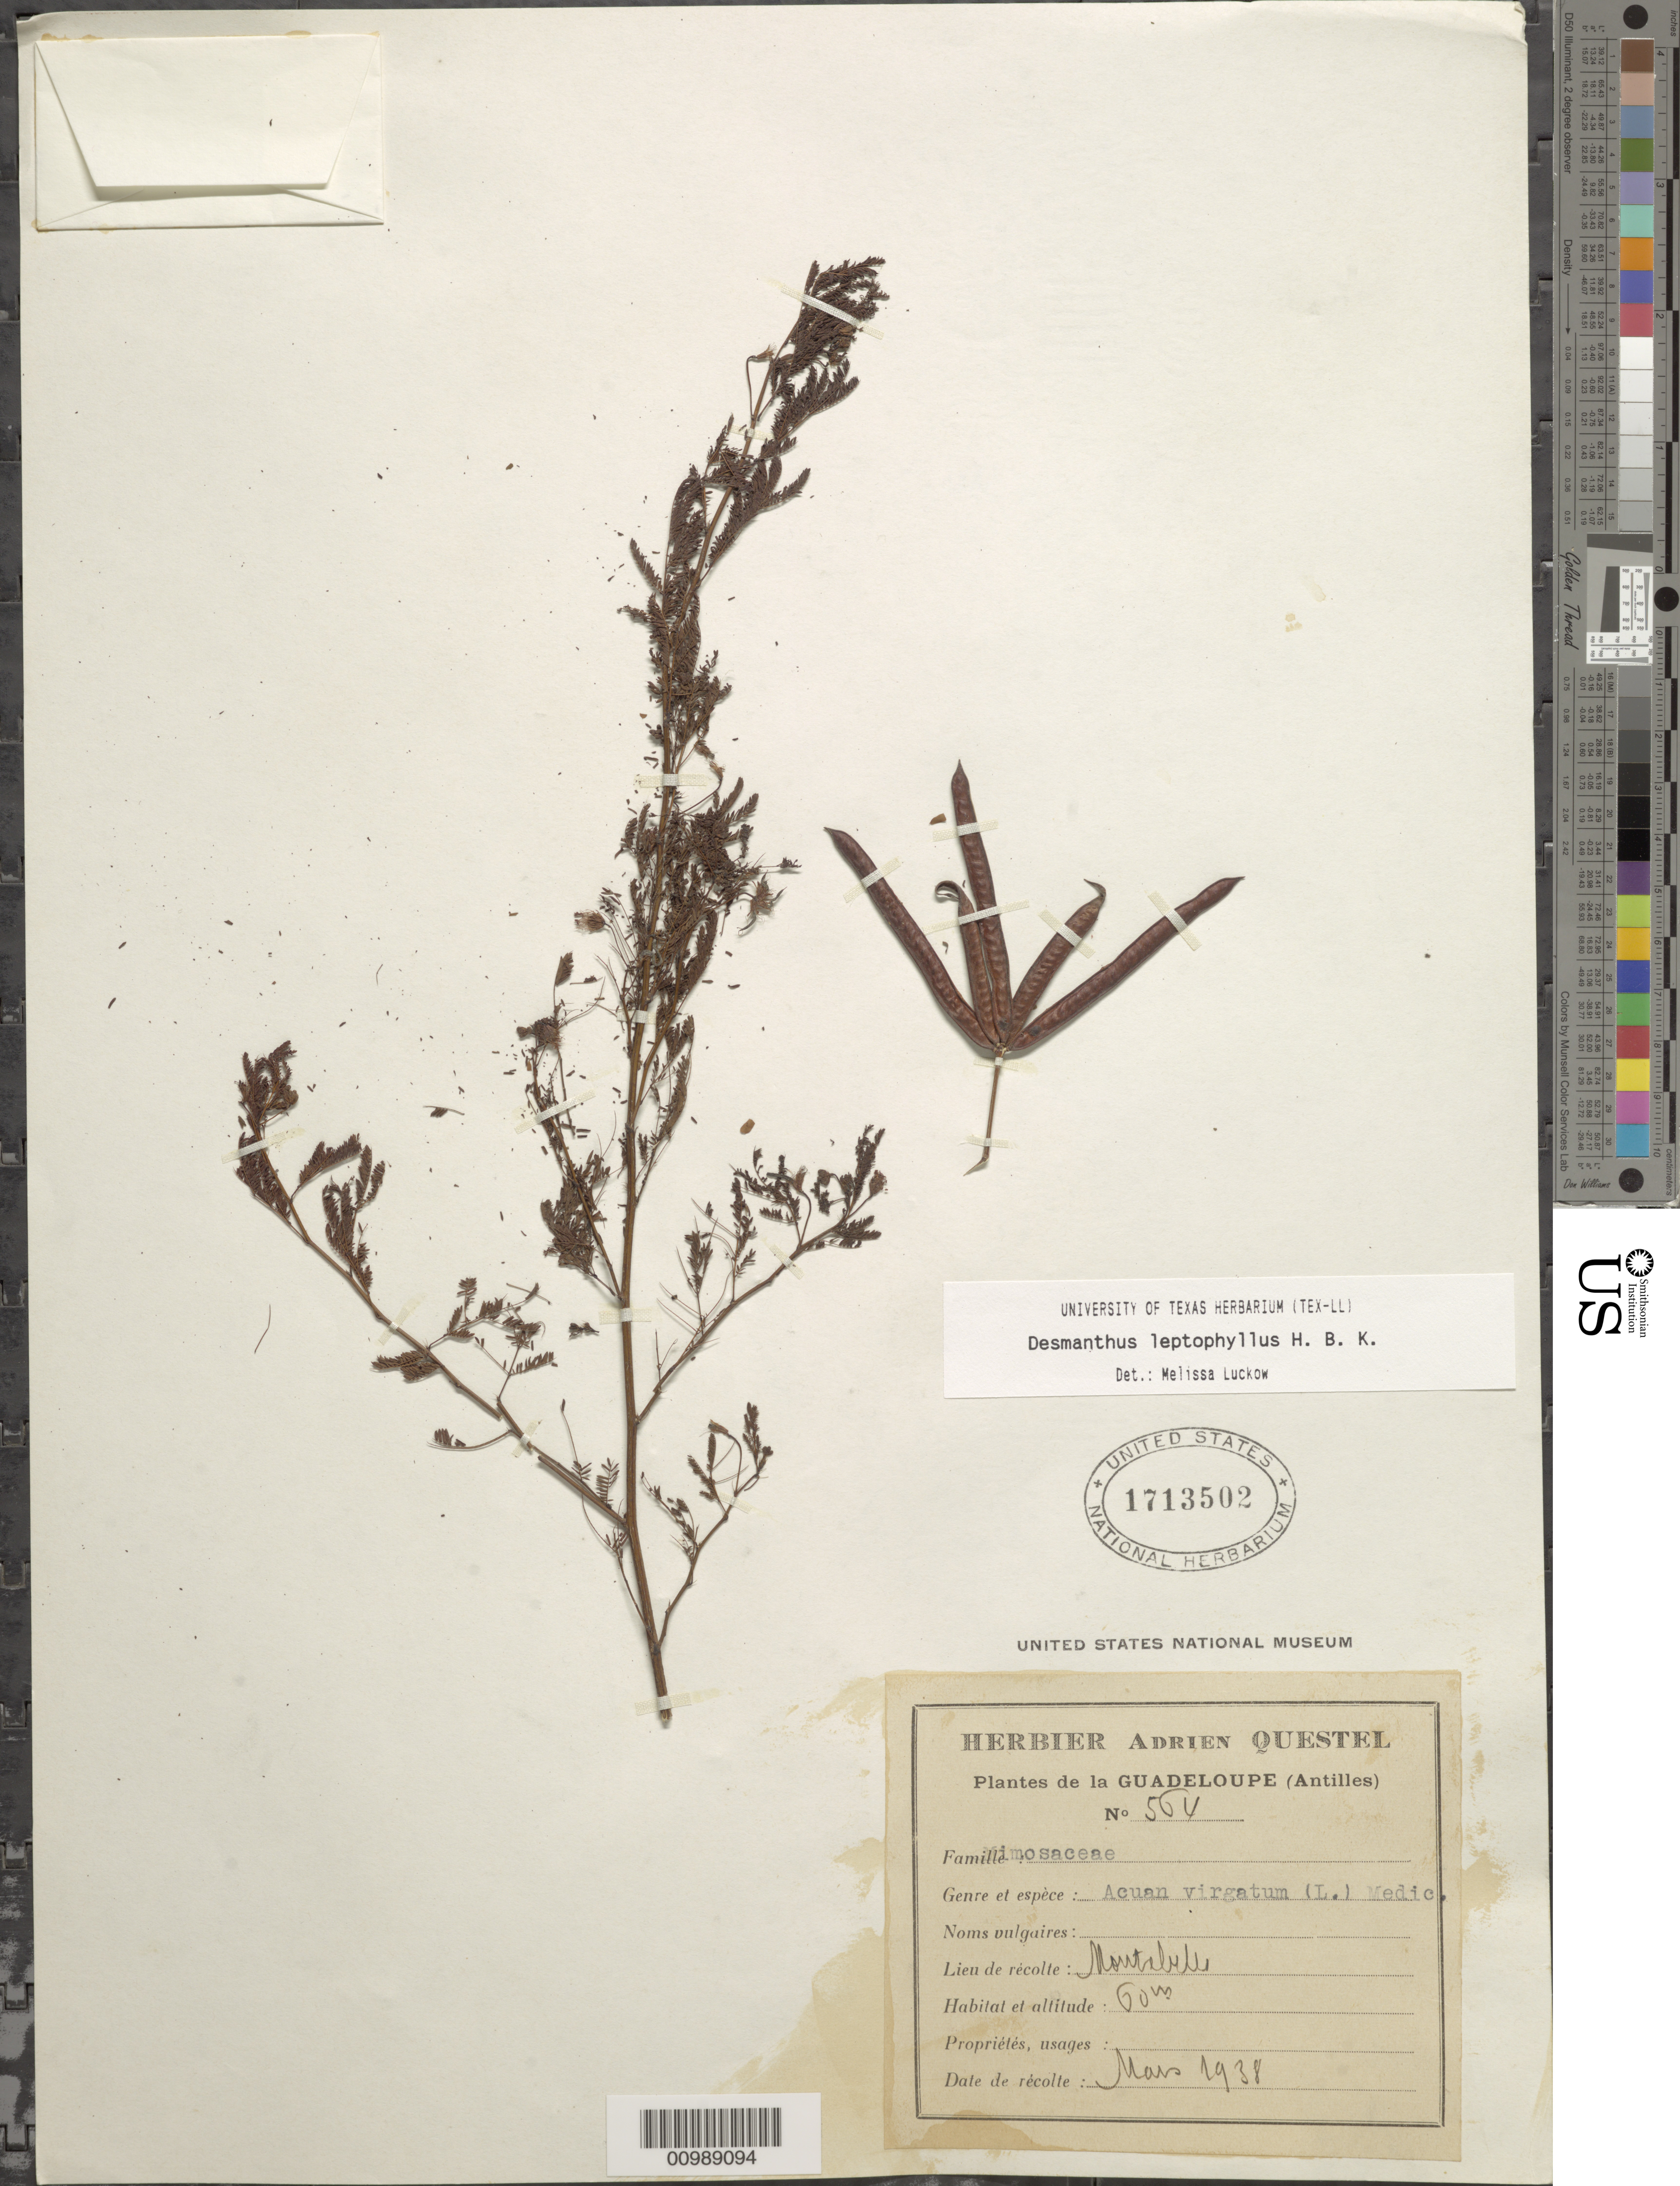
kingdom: Plantae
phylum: Tracheophyta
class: Magnoliopsida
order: Fabales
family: Fabaceae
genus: Desmanthus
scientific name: Desmanthus leptophyllus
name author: Kunth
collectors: A. Questel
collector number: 564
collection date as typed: Mar 1938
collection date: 1938-03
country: Guadeloupe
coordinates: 0 N, 0 E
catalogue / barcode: US 1713502